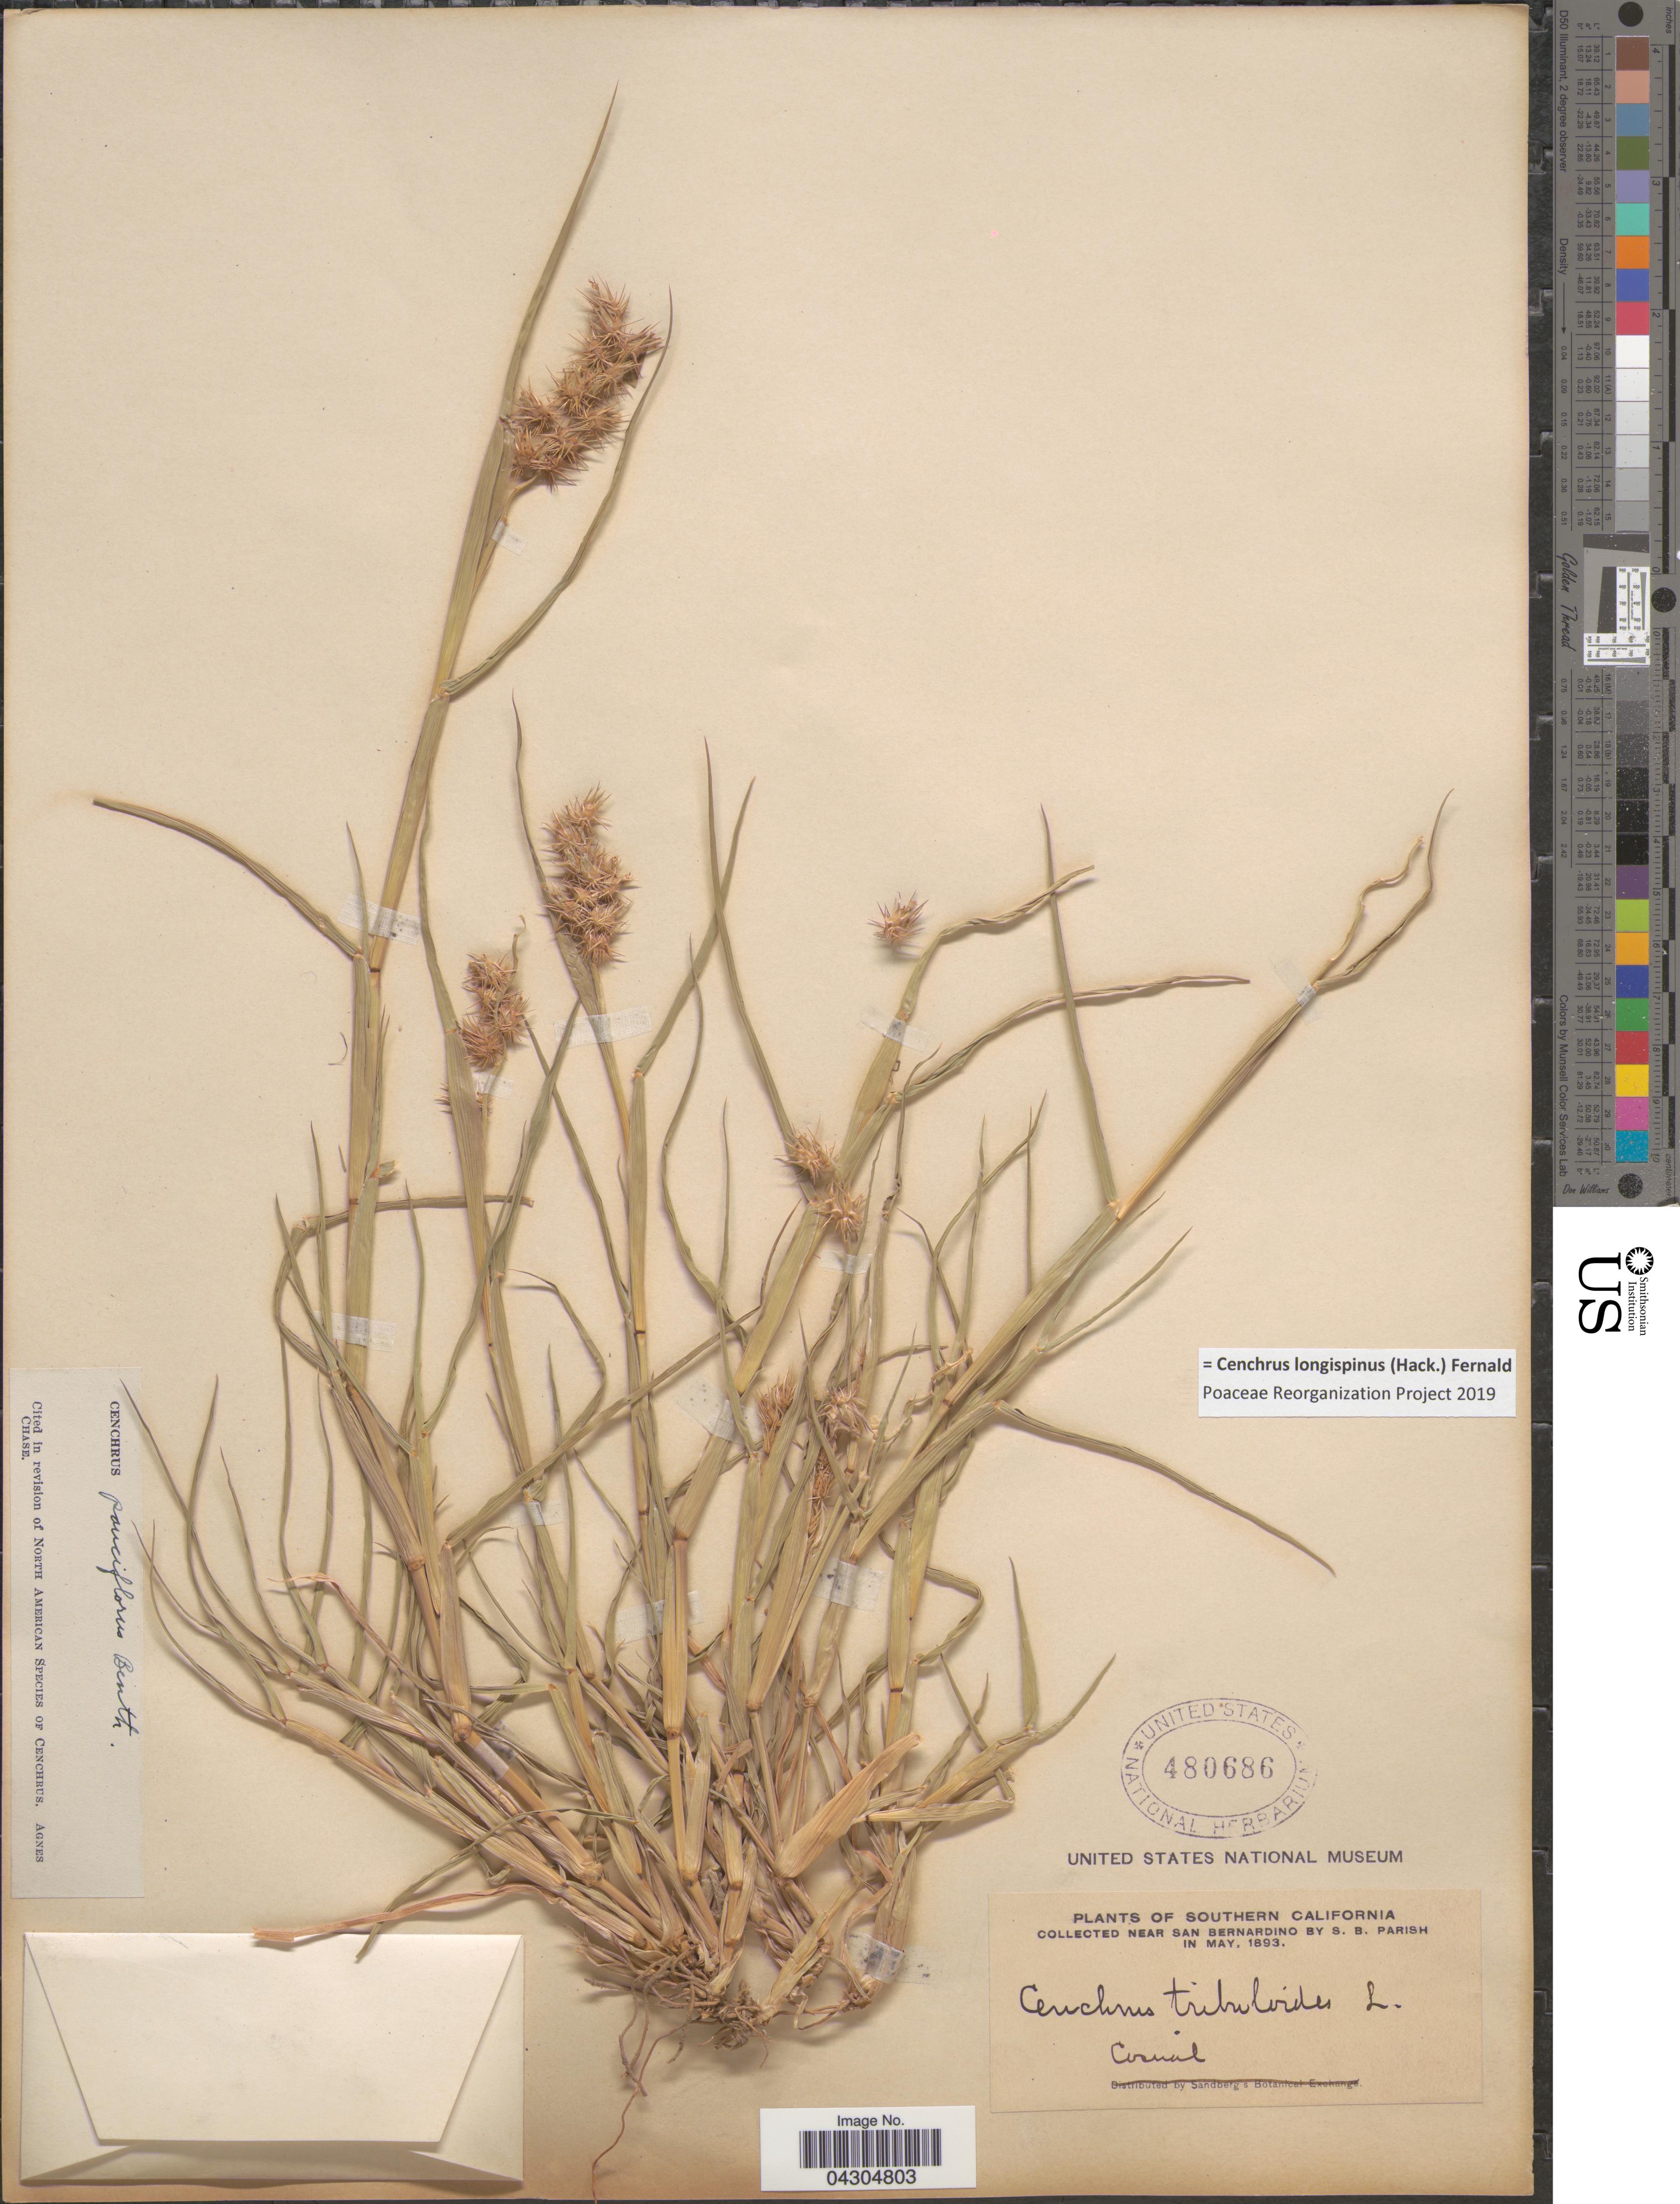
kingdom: Plantae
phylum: Tracheophyta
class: Liliopsida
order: Poales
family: Poaceae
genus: Cenchrus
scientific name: Cenchrus longispinus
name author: (Hack.) Fernald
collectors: S. B. Parish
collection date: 1893-05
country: United States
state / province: California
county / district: San Bernardino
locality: Southern California. Near San Bernardino.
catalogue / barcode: US 480686